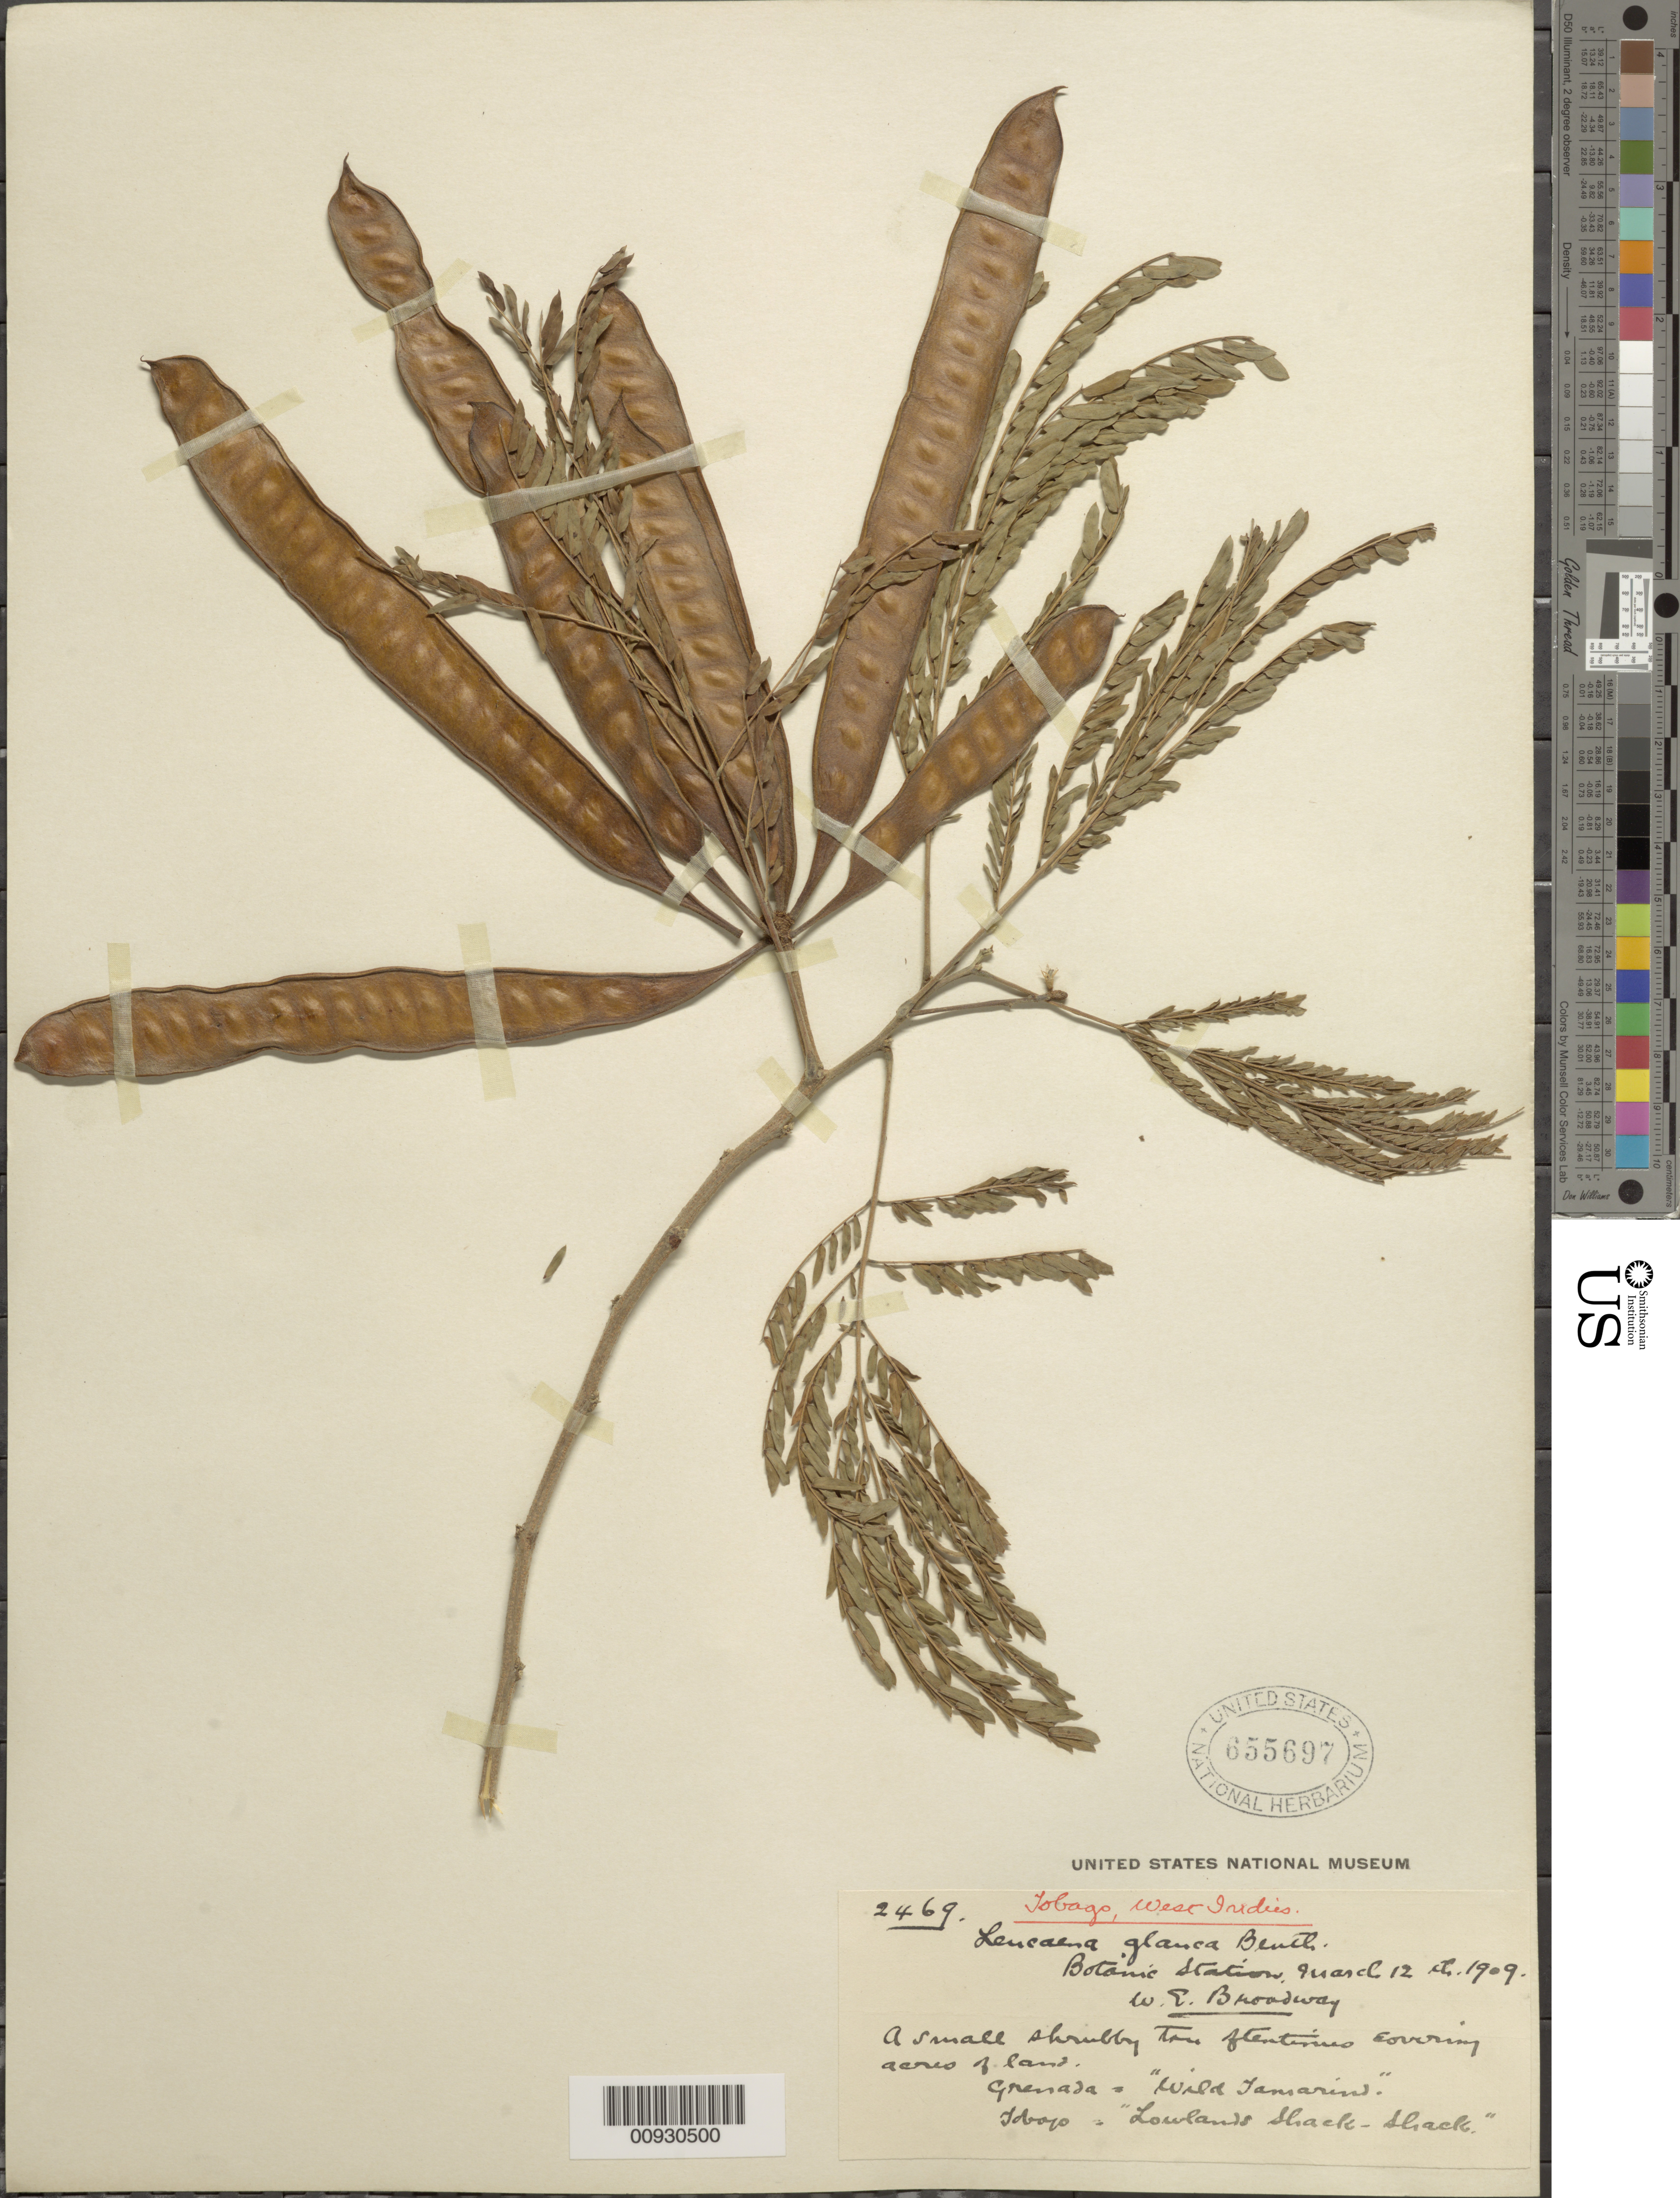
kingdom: Plantae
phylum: Tracheophyta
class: Magnoliopsida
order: Fabales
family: Fabaceae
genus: Leucaena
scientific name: Leucaena leucocephala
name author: (Lam.) de Wit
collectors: W. E. Broadway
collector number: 2469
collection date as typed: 12 Mar 1909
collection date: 1909-03-12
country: Trinidad and Tobago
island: Tobago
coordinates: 0 N, 0 E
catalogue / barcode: US 655697